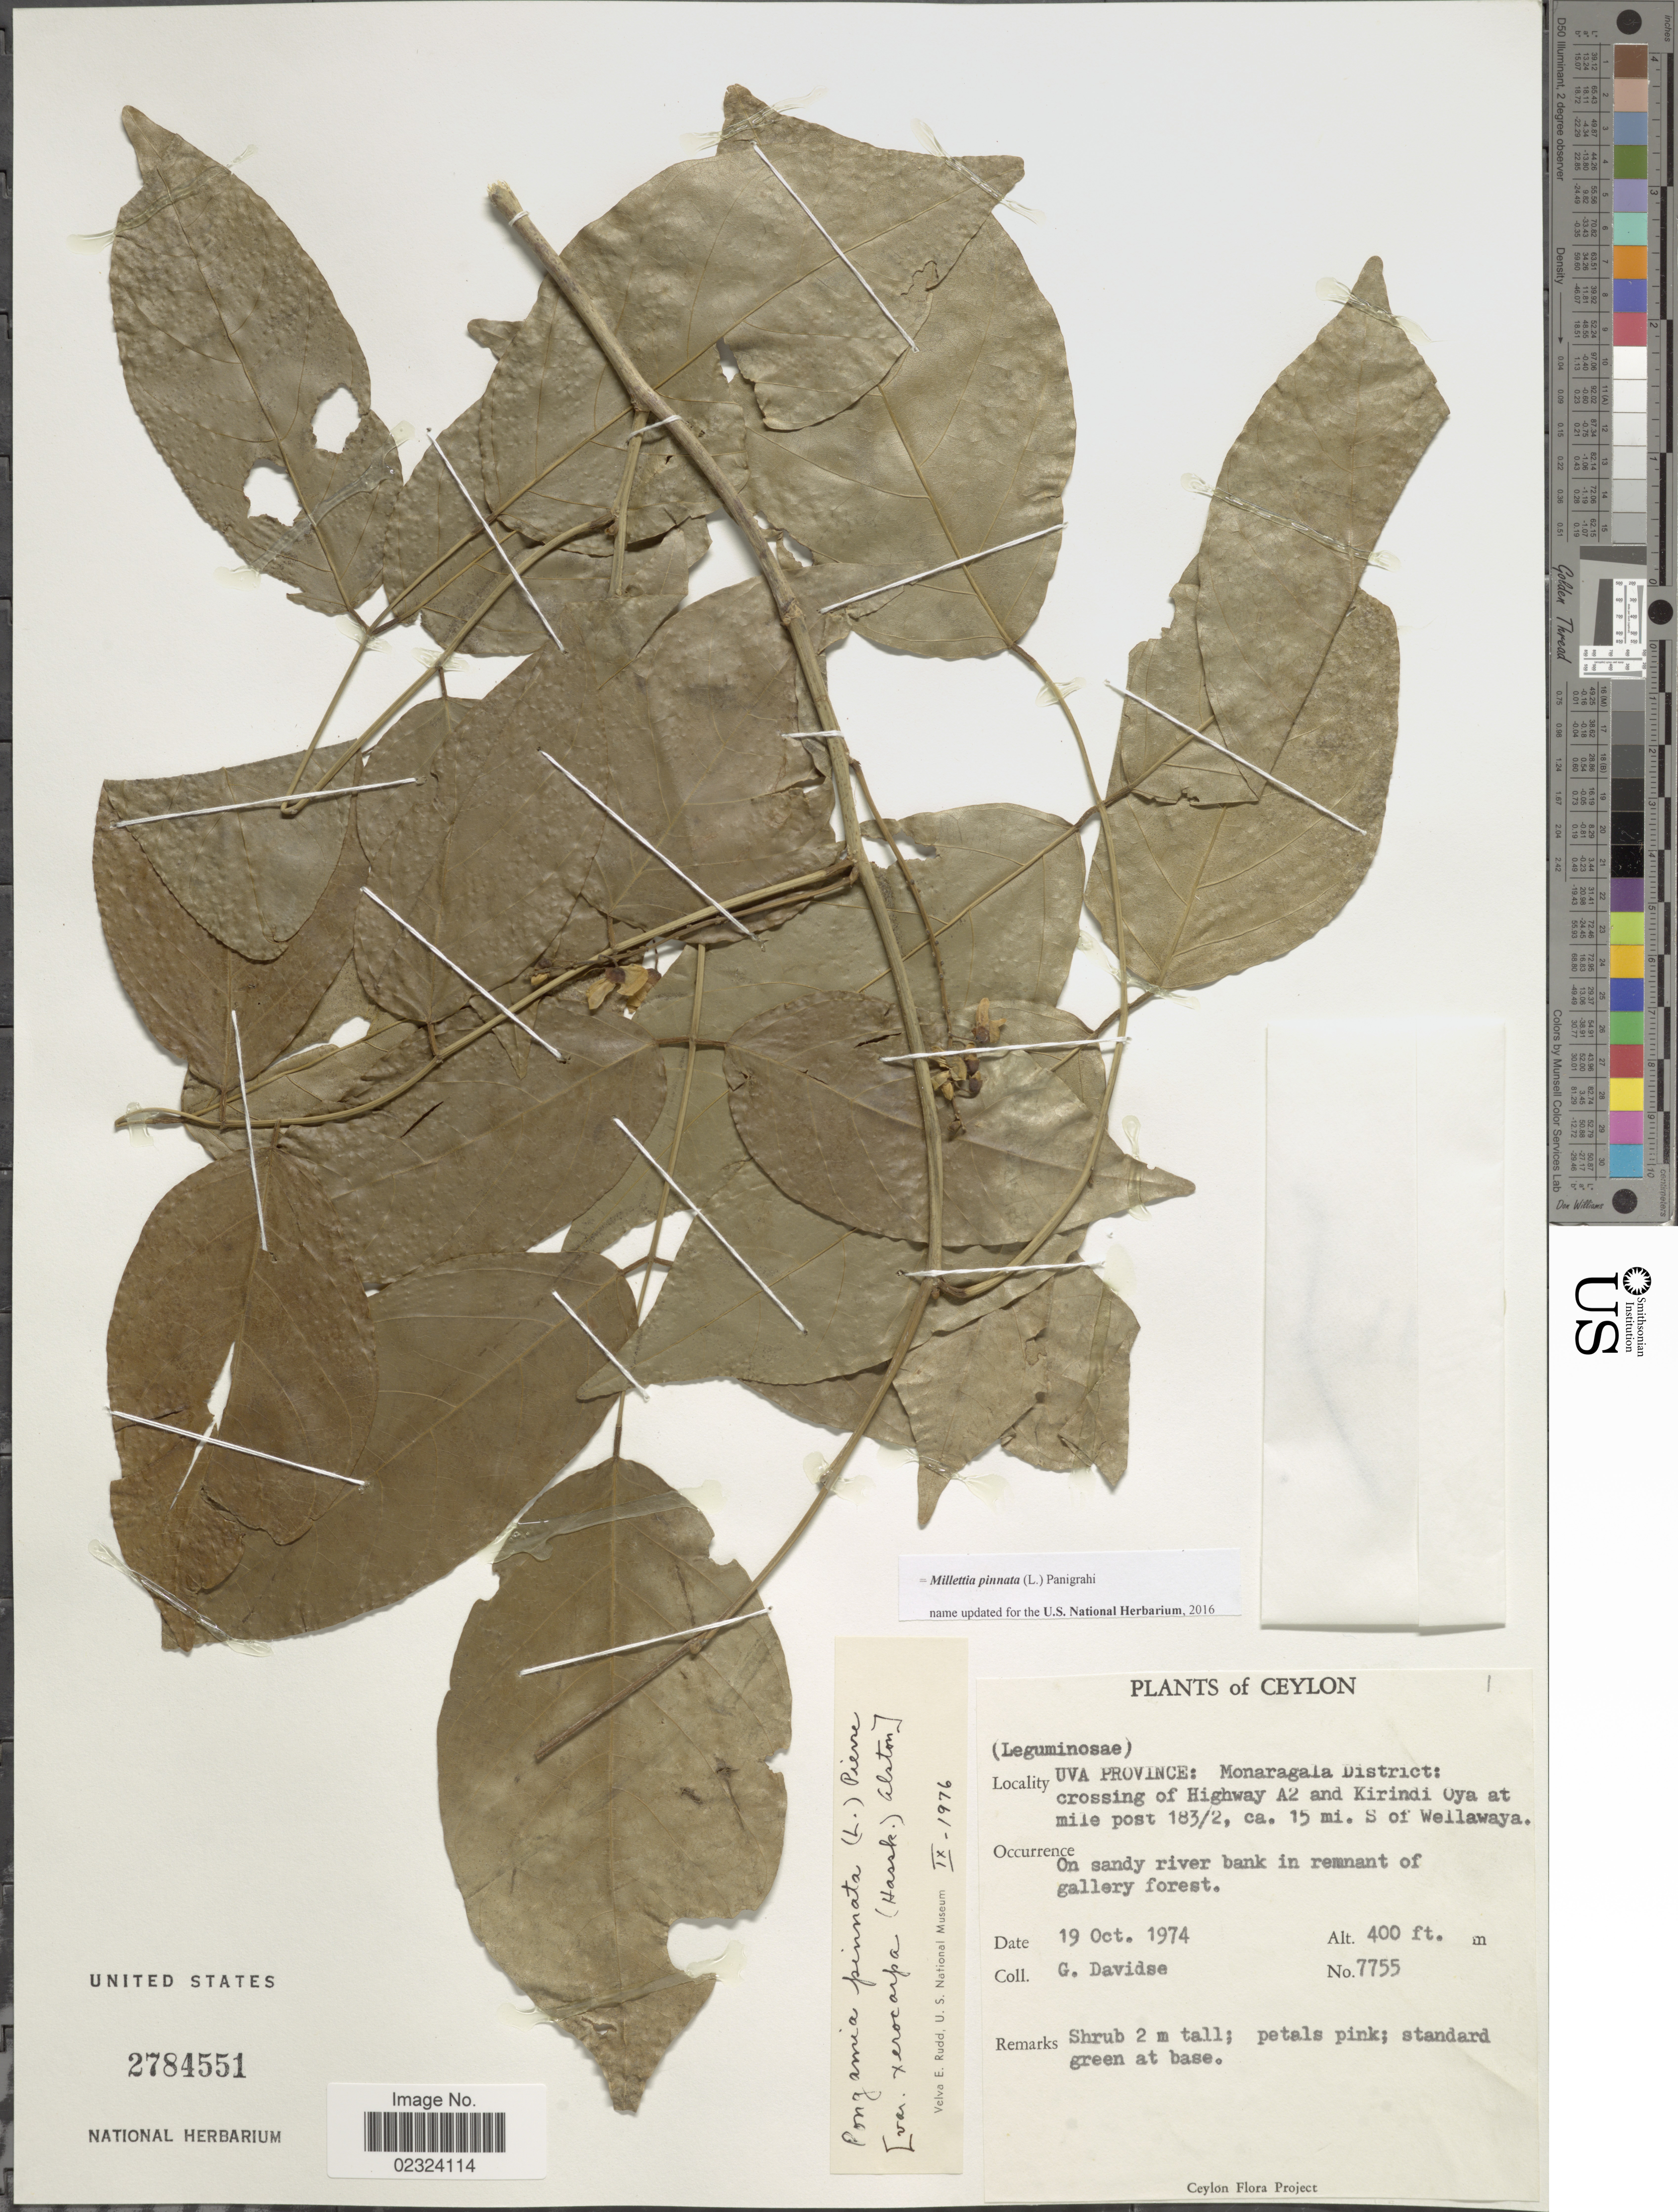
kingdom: Plantae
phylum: Tracheophyta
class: Magnoliopsida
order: Fabales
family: Fabaceae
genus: Millettia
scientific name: Millettia pinnata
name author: (L.) Panigrahi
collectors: G. Davidse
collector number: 7755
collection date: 1974-10-19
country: Sri Lanka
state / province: Uva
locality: Ceylon. uva Province: Monaragala District: crossing of Highway A2 and Kirindi Oya at mile post 183/2, ca. 15 mi. S. of Wellawaya.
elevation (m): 122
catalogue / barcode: US 2784551